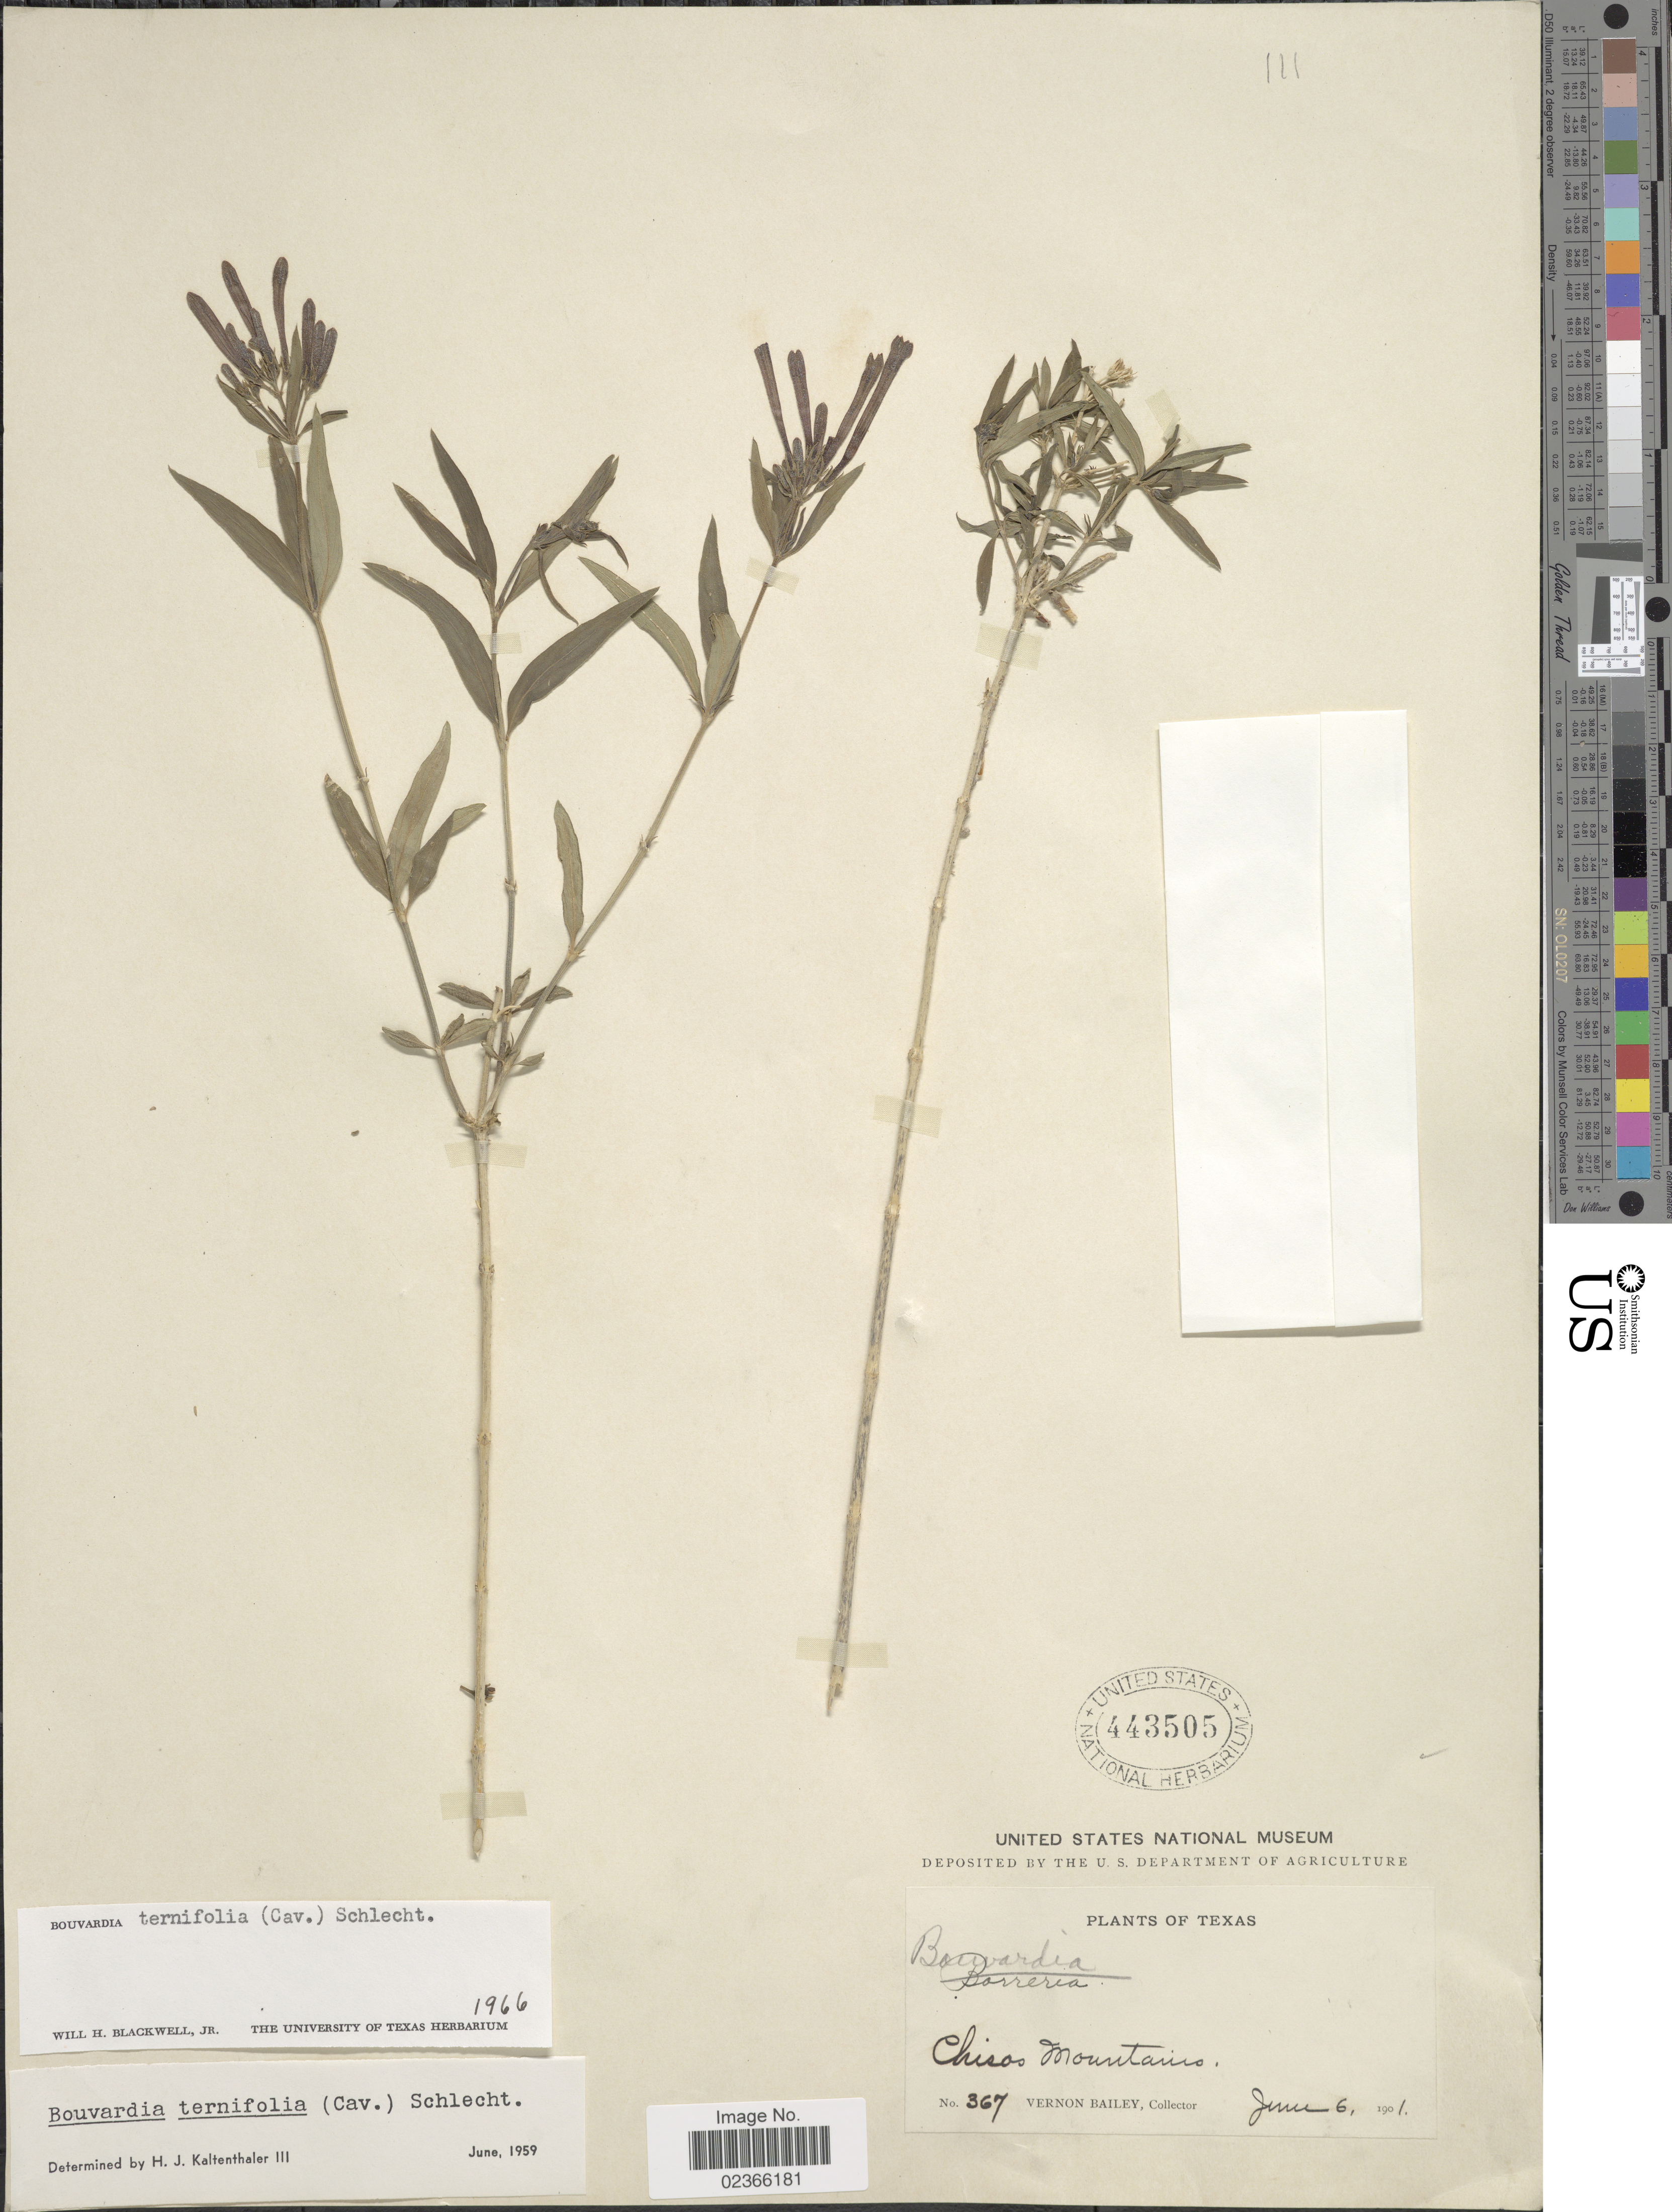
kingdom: Plantae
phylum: Tracheophyta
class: Magnoliopsida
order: Gentianales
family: Rubiaceae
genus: Bouvardia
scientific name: Bouvardia ternifolia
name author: (Cav.) Schltdl.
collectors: V. O. Bailey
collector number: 367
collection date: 1901-06-06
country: United States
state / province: Texas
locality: Texas, Chisos Mountains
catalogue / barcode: US 443505